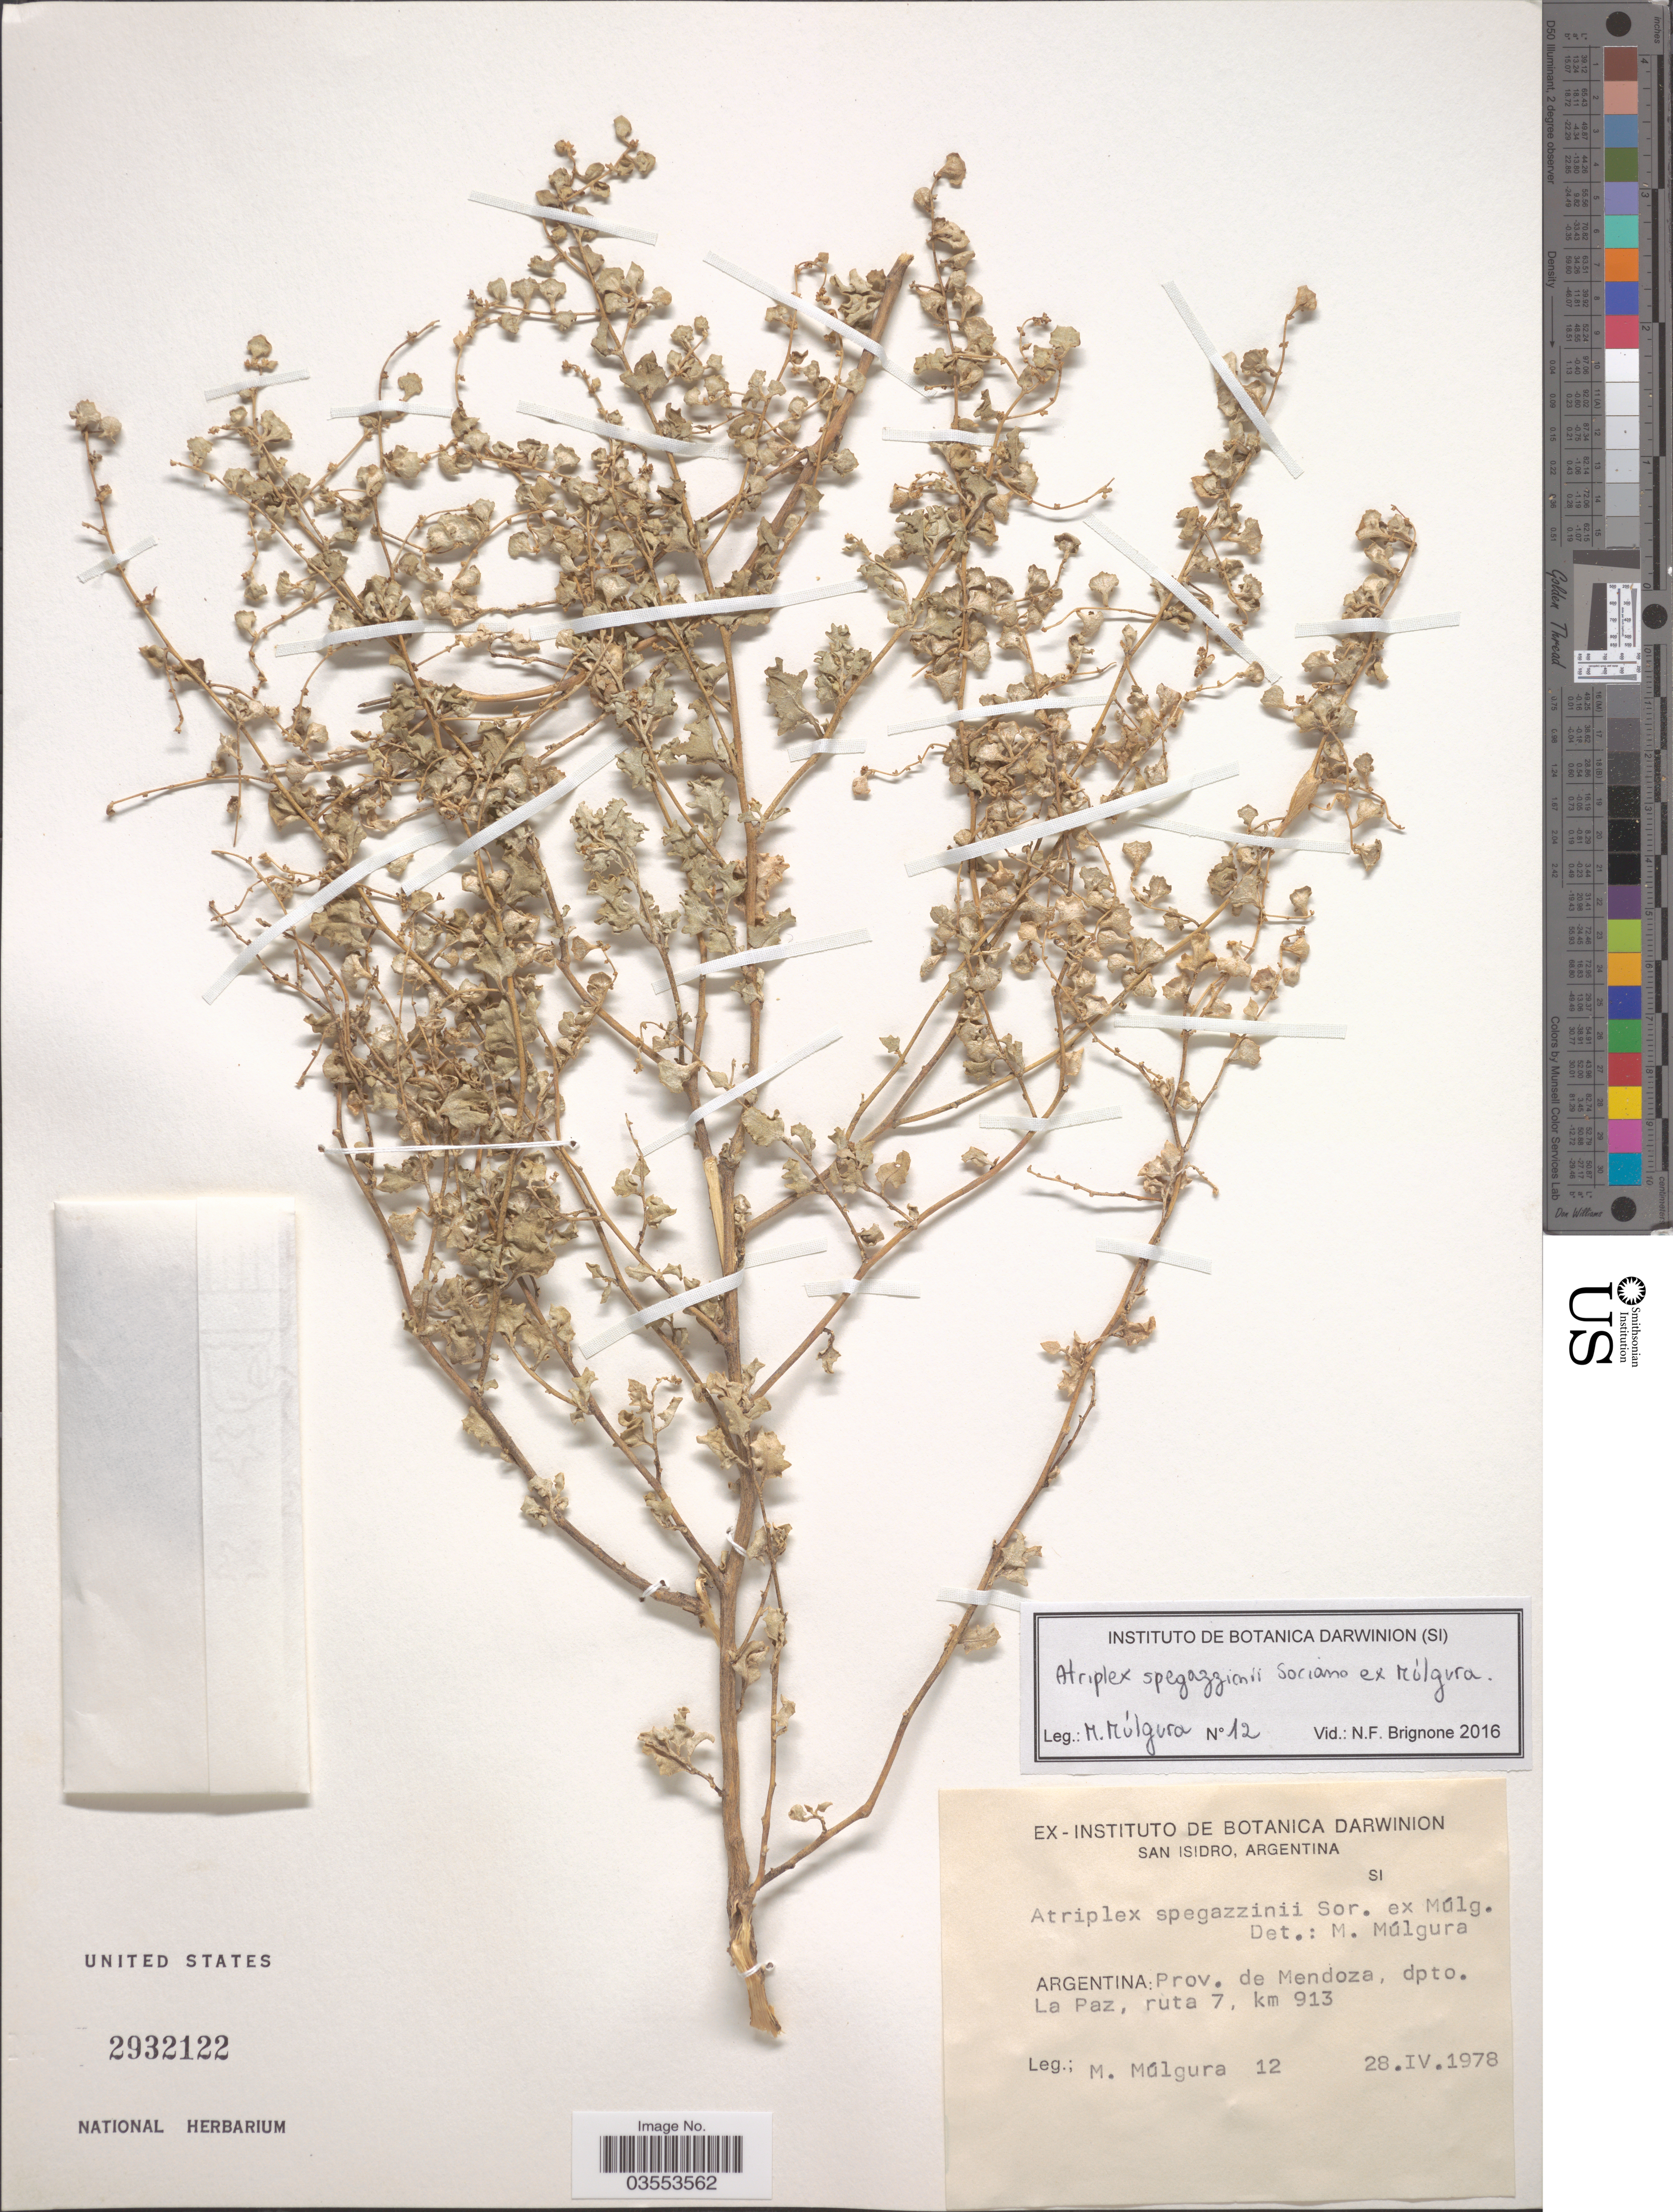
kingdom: Plantae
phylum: Tracheophyta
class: Magnoliopsida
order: Caryophyllales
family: Amaranthaceae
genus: Atriplex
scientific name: Atriplex spegazzinii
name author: A.M. Soriano ex Múlgura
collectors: M. Múlgura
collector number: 12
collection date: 1978-04-28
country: Argentina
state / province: Mendoza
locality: Dpto. La Paz, ruta 7, km 913.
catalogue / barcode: US 2932122